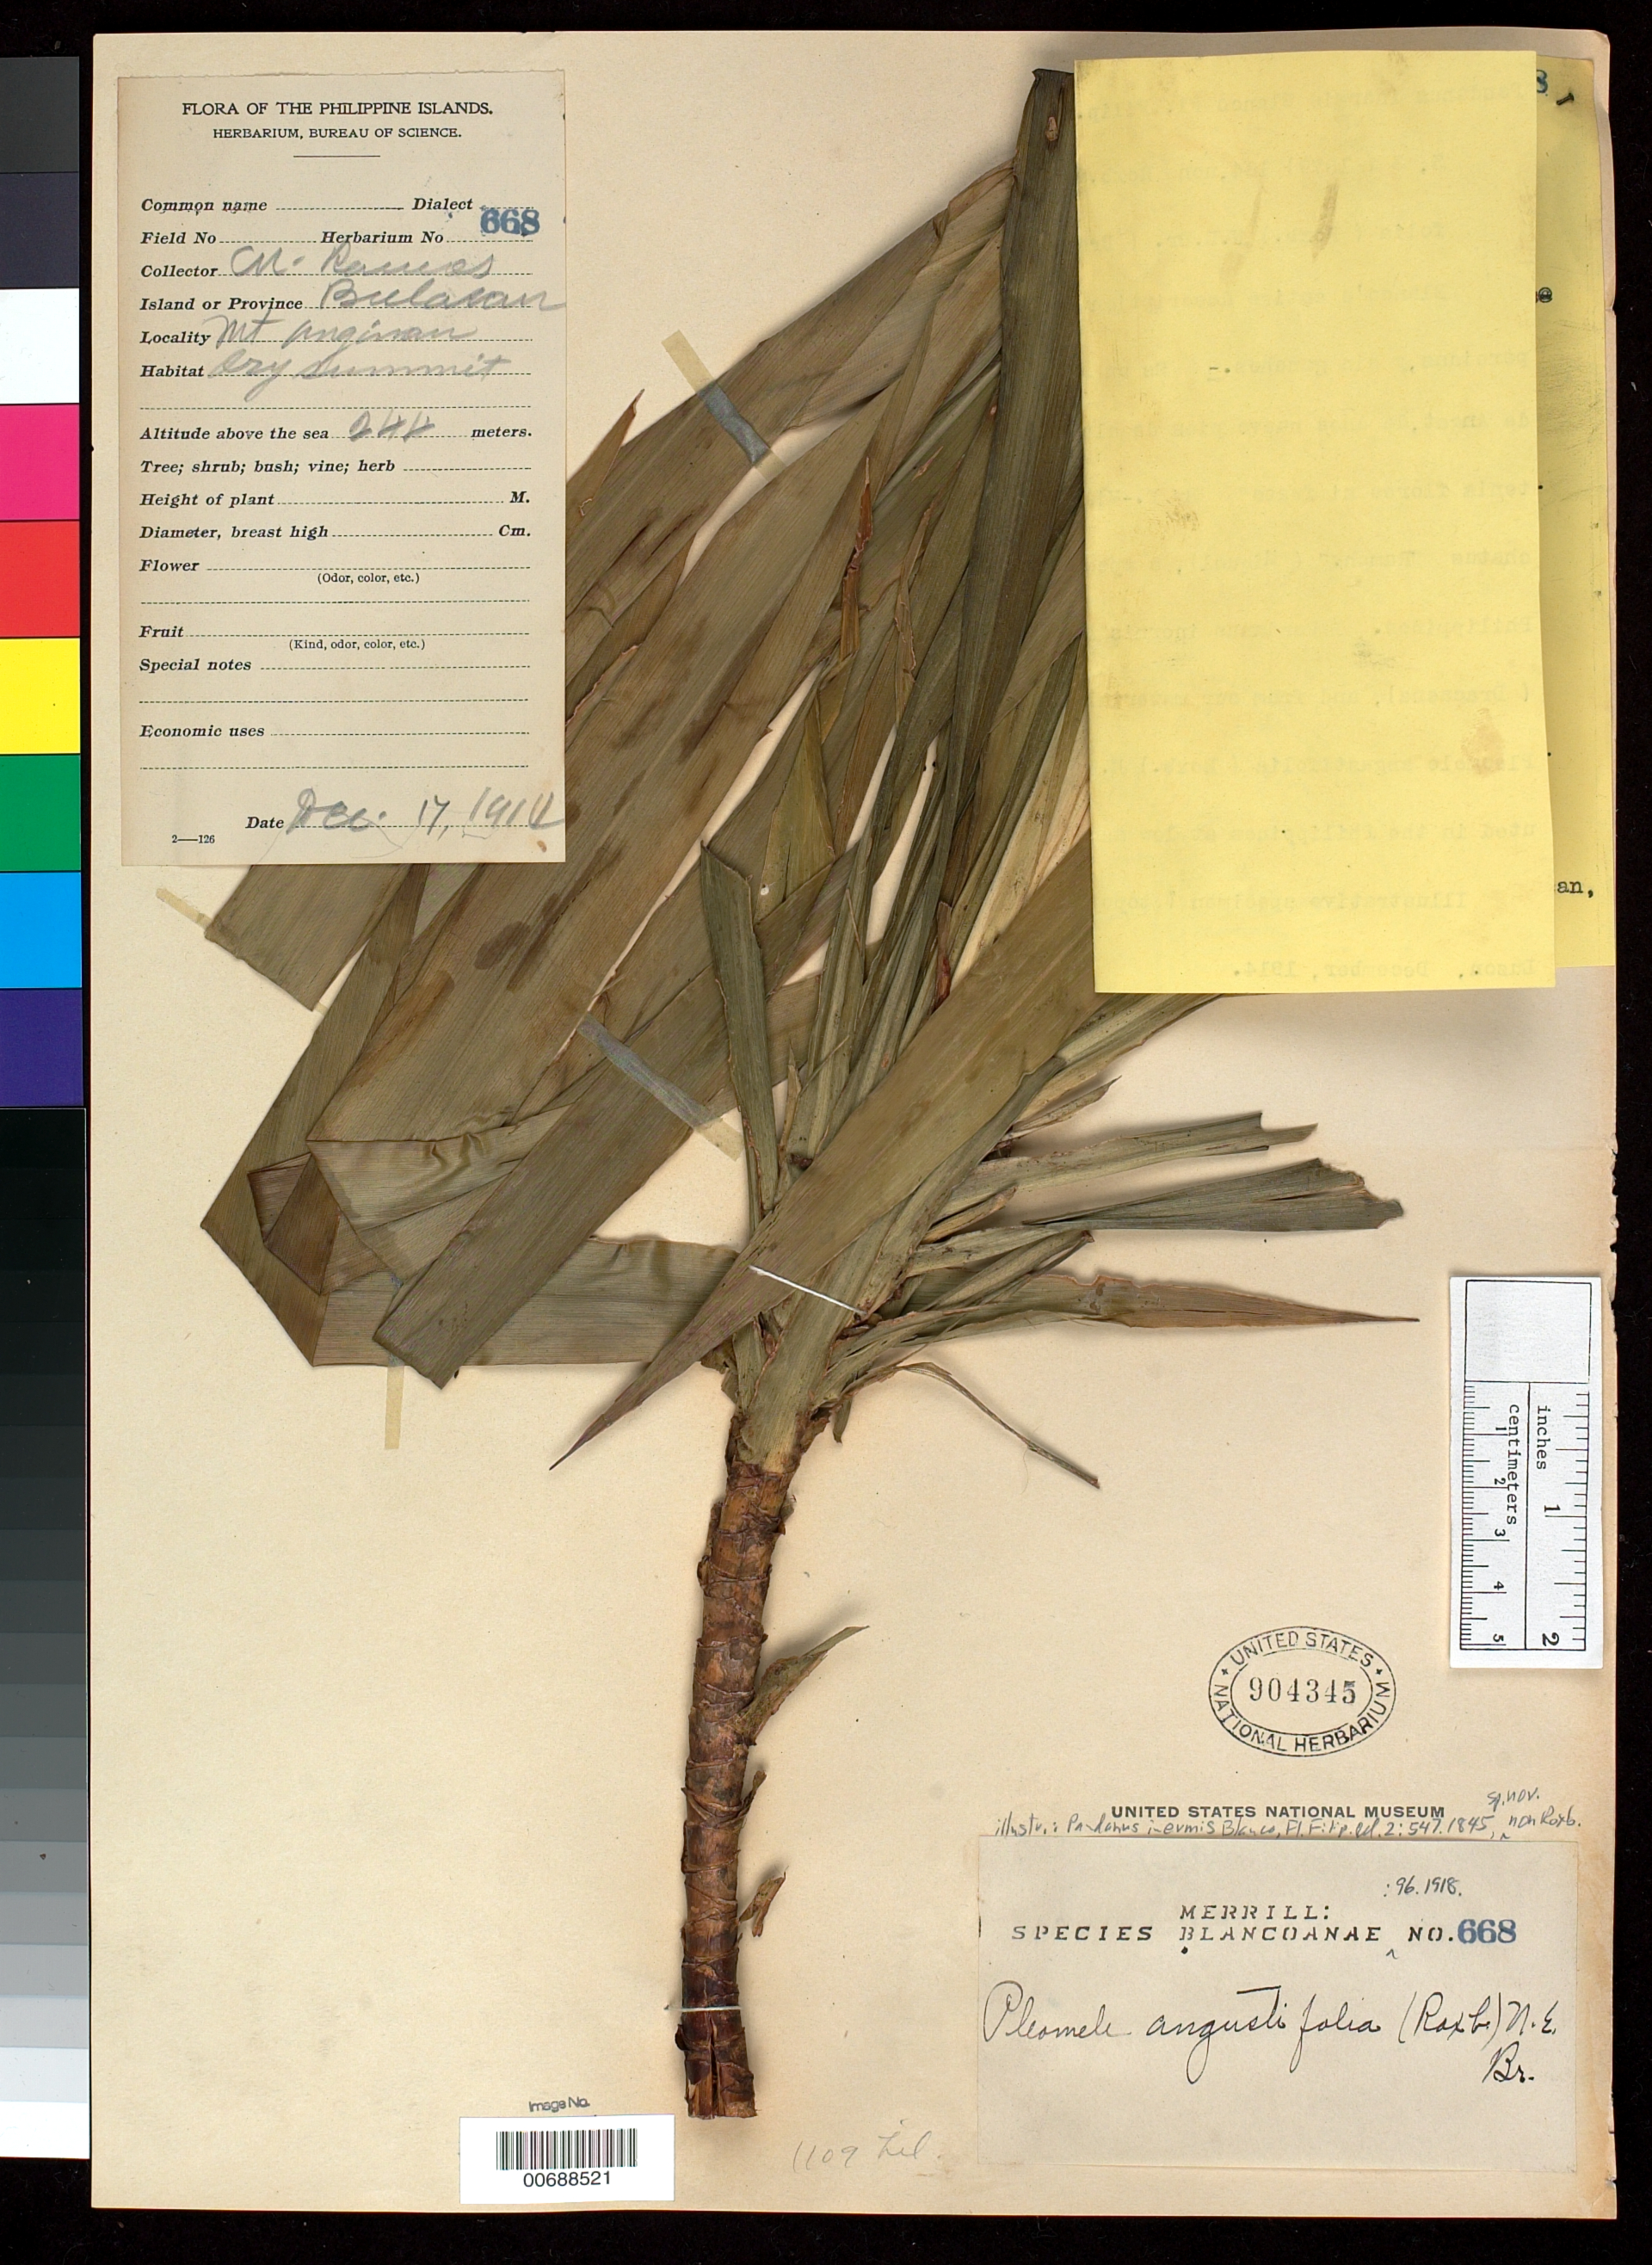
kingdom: Plantae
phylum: Tracheophyta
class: Liliopsida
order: Asparagales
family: Asparagaceae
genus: Dracaena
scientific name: Dracaena angustifolia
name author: (Medik.) Roxb.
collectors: M. Ramos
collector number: Sp. Blancoan. 0668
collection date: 1914-12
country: Philippines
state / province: Central Luzon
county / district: Bulacan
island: Luzon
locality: Mt. Anginan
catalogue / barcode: US 904345